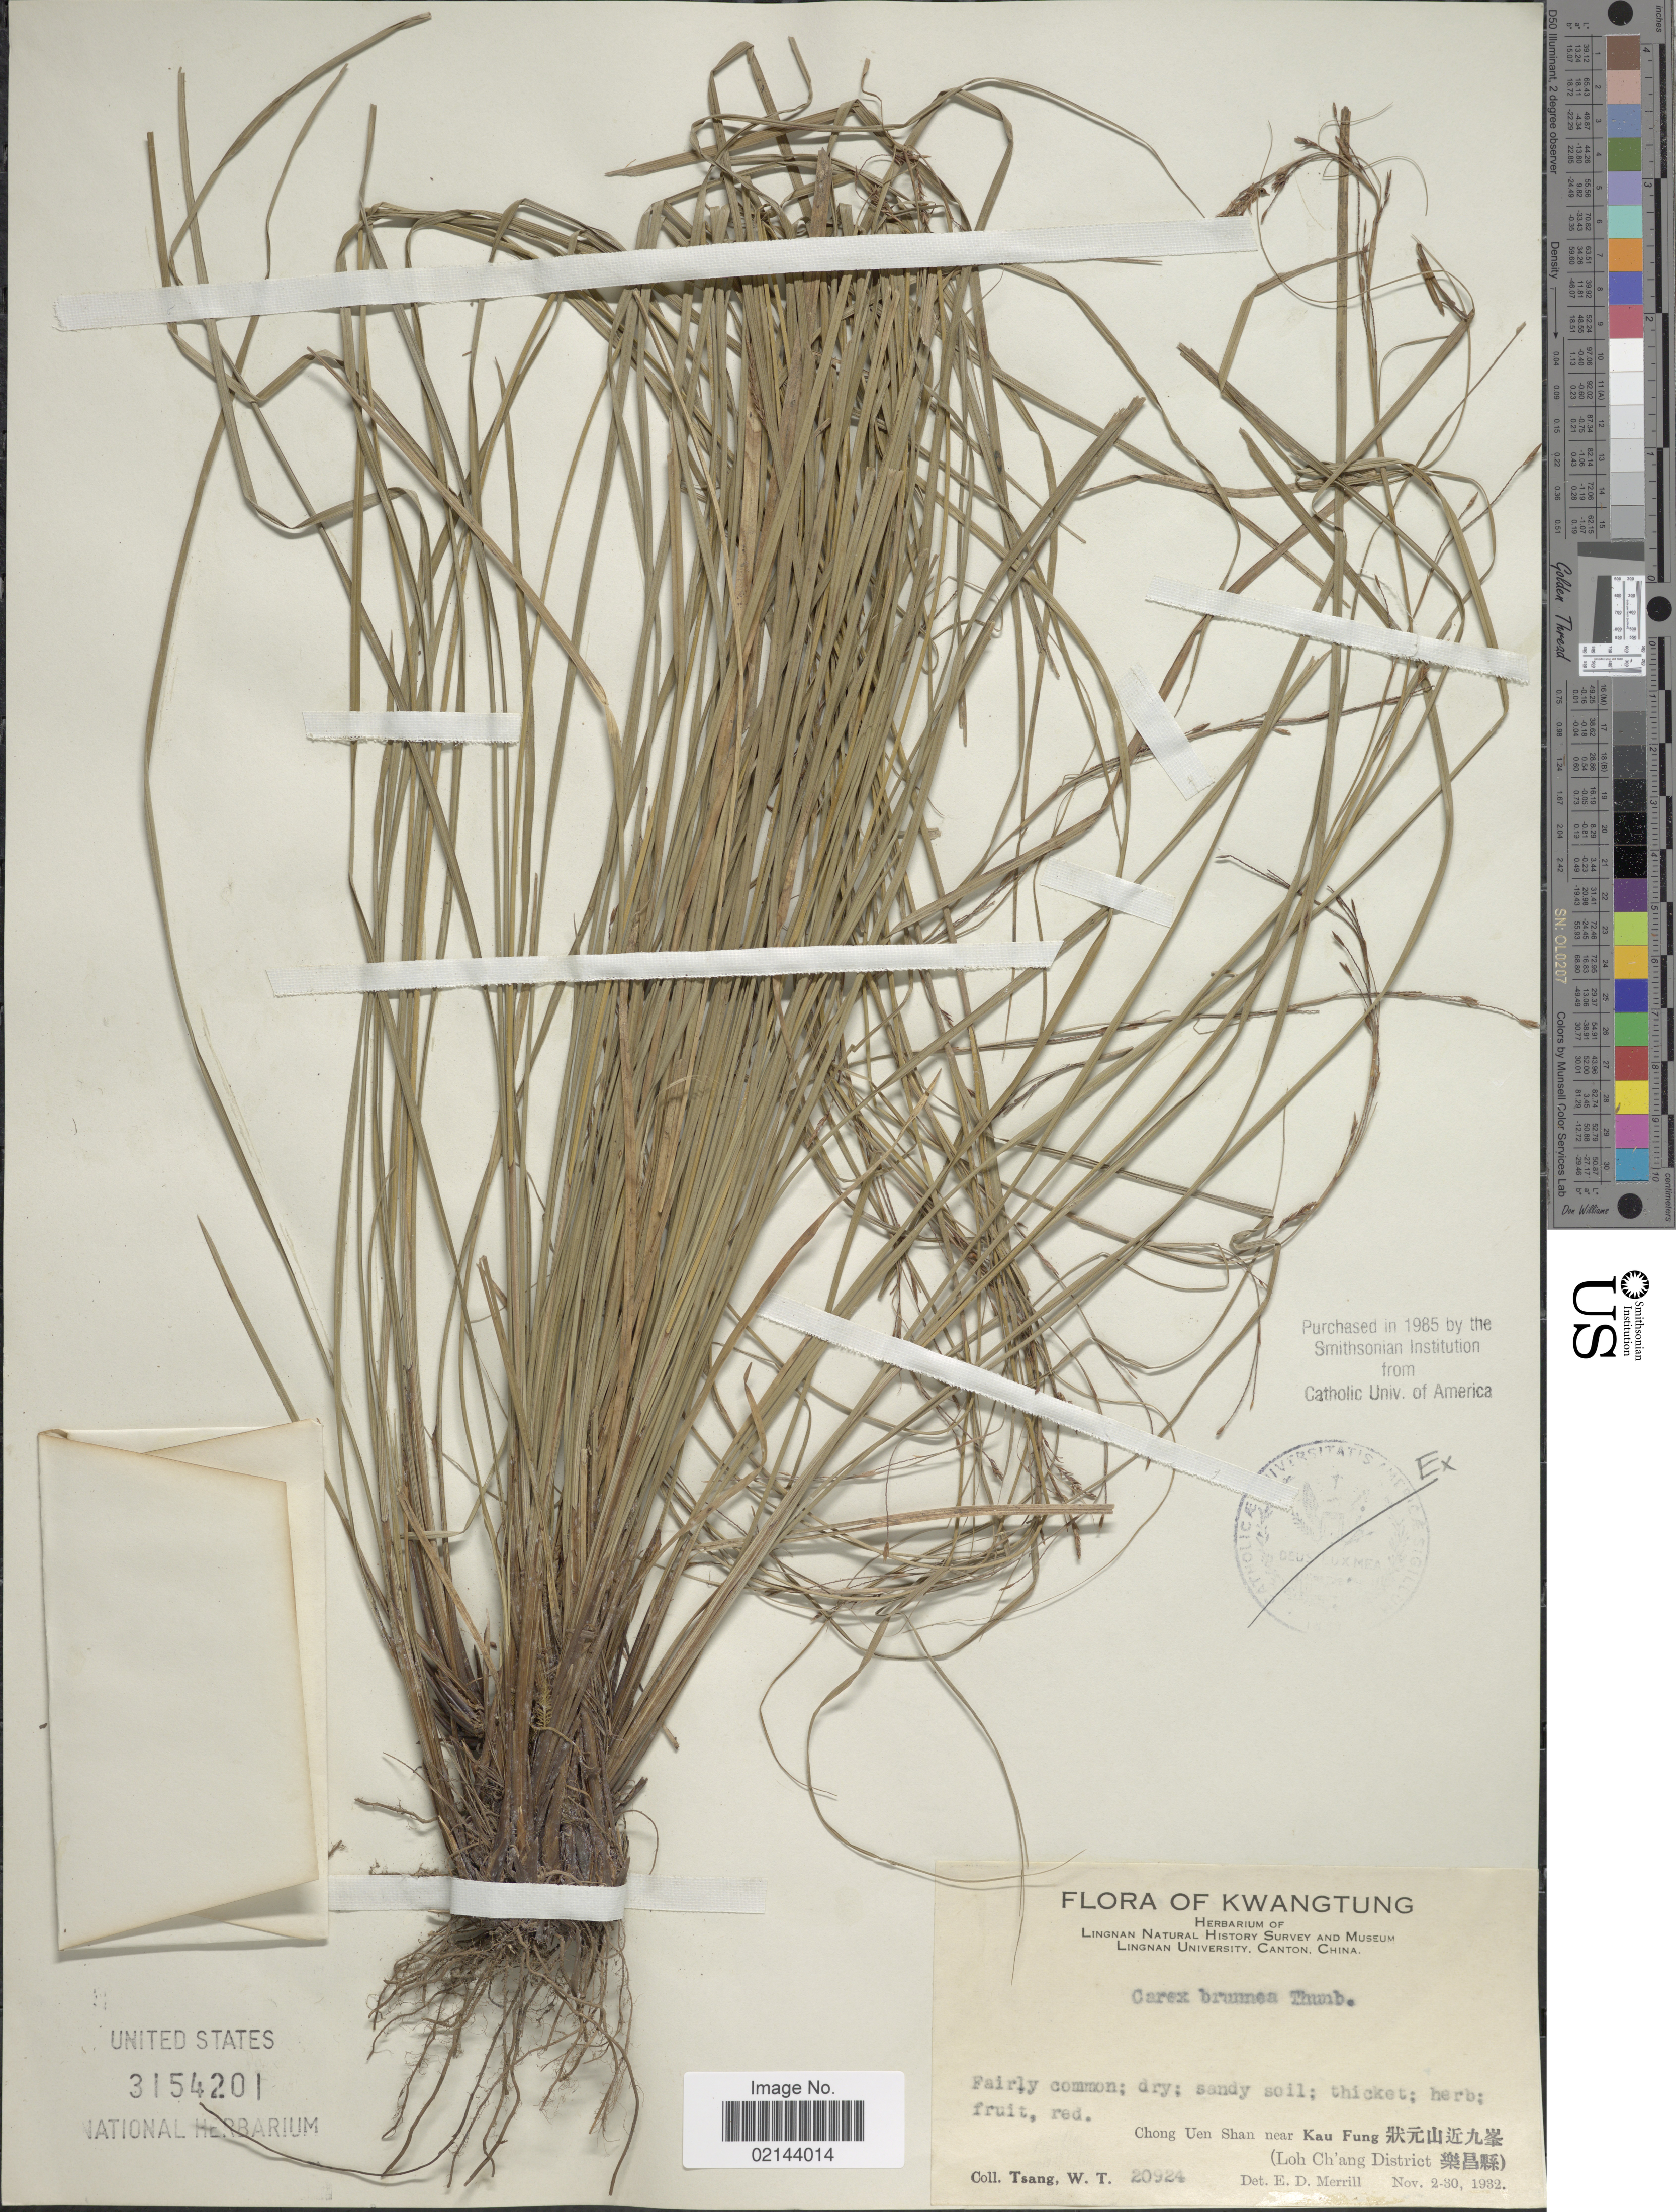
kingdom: Plantae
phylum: Tracheophyta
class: Liliopsida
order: Poales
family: Cyperaceae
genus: Carex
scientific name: Carex brunnea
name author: Thunb.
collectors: W. T. Tsang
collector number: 20924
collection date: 1932-11-02/1932-11-30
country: China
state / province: Guangdong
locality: Kwangtung, Chong Uen Shan near Kau Fung, (Loh Ch' ang District)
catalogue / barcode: US 3154201